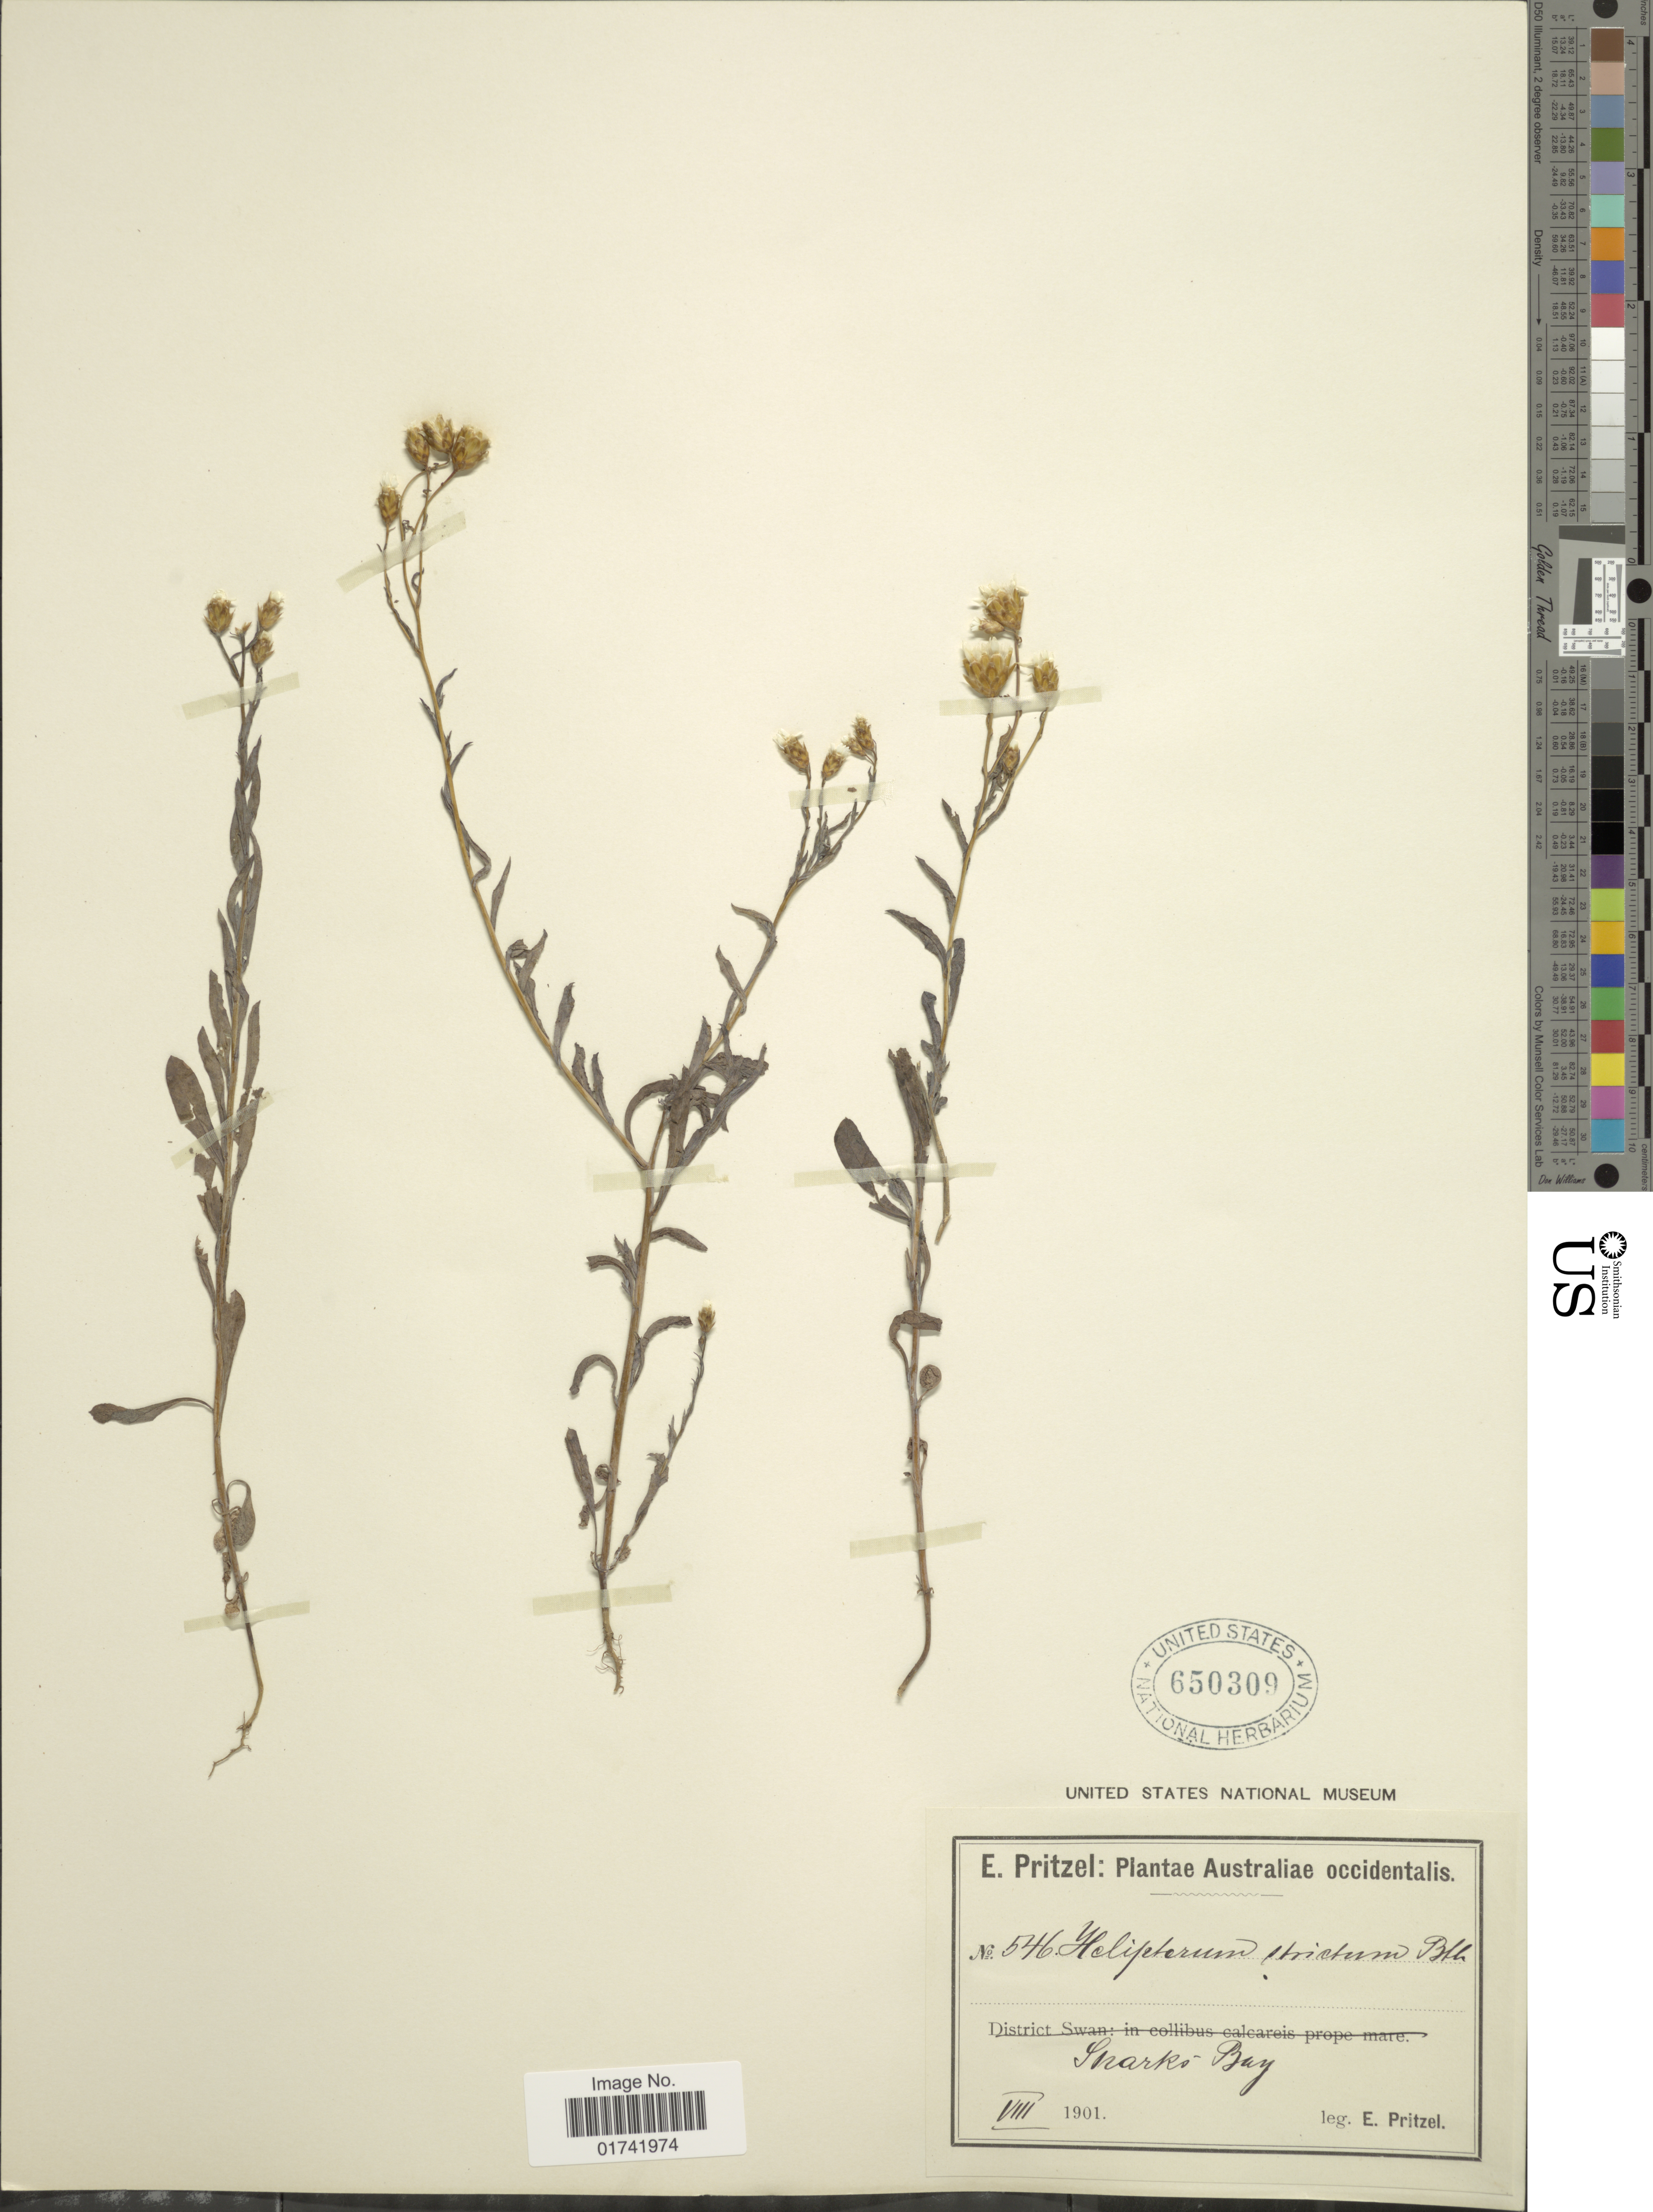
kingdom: Plantae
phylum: Tracheophyta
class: Magnoliopsida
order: Asterales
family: Asteraceae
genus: Rhodanthe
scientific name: Rhodanthe stricta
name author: (Lindl.) Paul G. Wilson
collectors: E. G. Pritzel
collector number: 546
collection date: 1901-08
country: Australia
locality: Shark's Bay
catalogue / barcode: US 650309